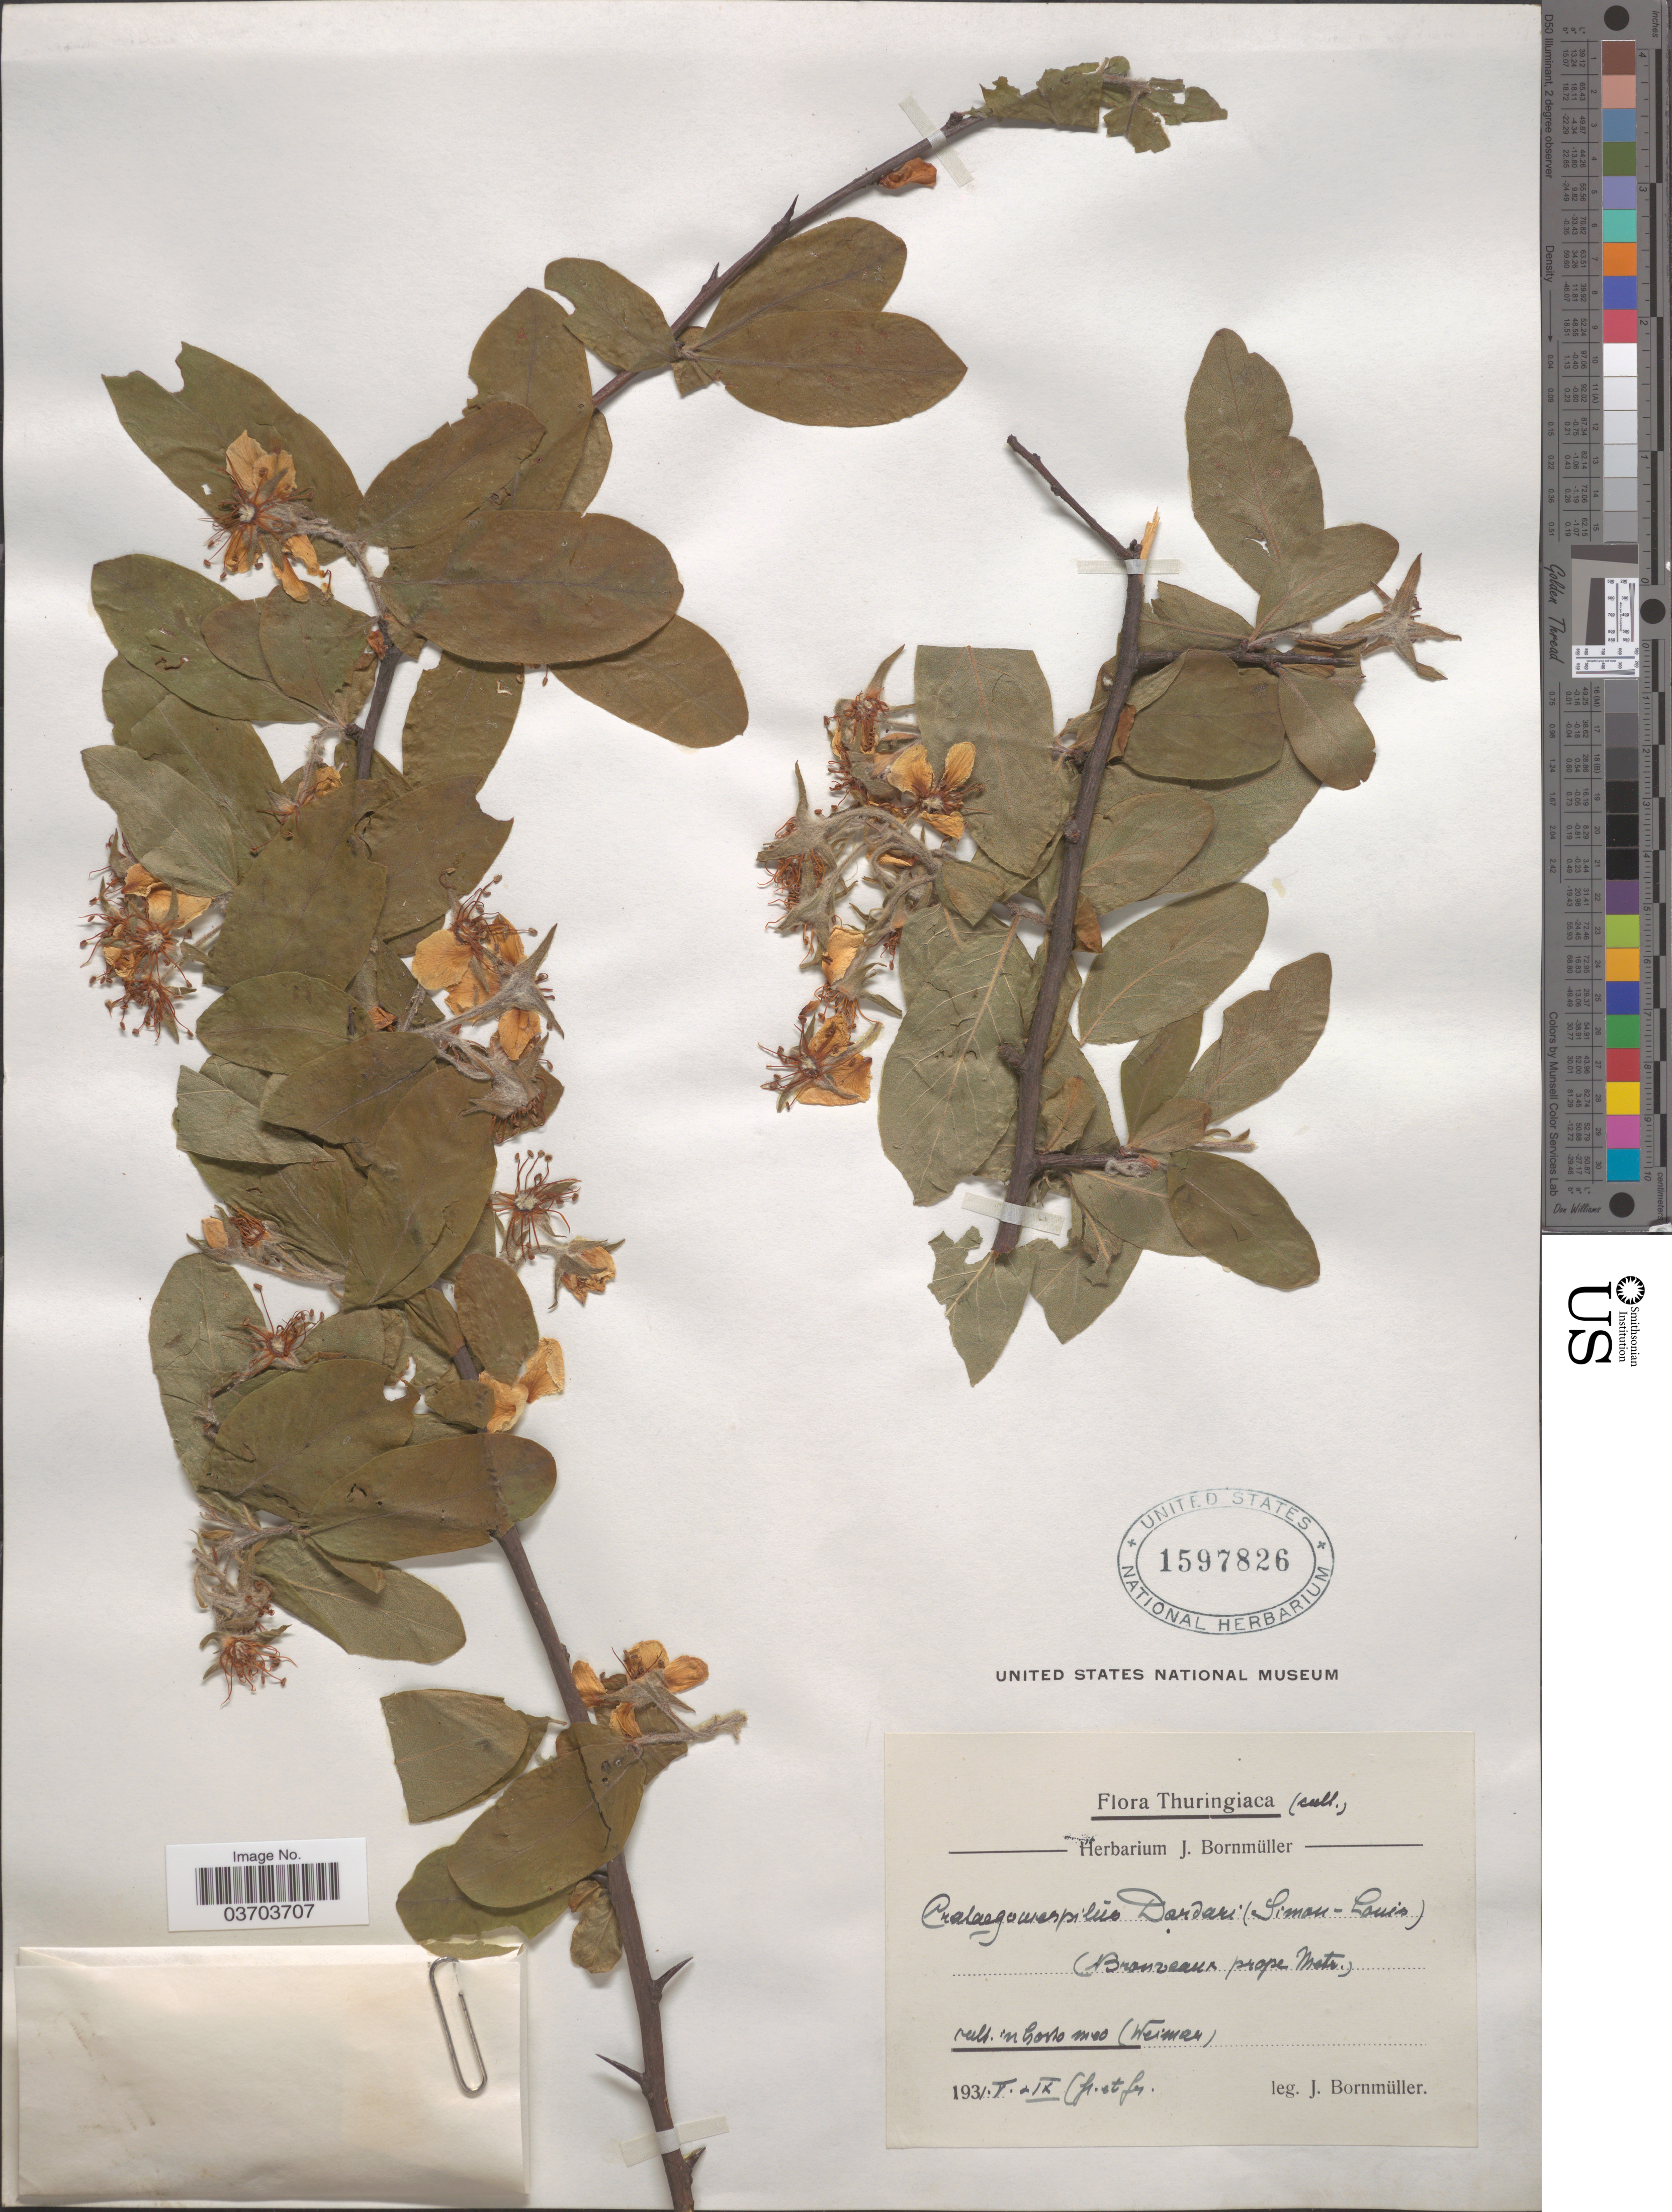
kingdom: Plantae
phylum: Tracheophyta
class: Magnoliopsida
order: Rosales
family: Rosaceae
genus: Crataegomespilus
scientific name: + Crataegomespilus dardari Simon-Louis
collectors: J. Bornmüller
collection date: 1931-05/1931-09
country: Germany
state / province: Thuringia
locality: Thuringiaca. (Bronveaux prope Metr.). Cult. 'n horto meo (Weimar).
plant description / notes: This is an asexual graft hybrid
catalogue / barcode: US 1597826